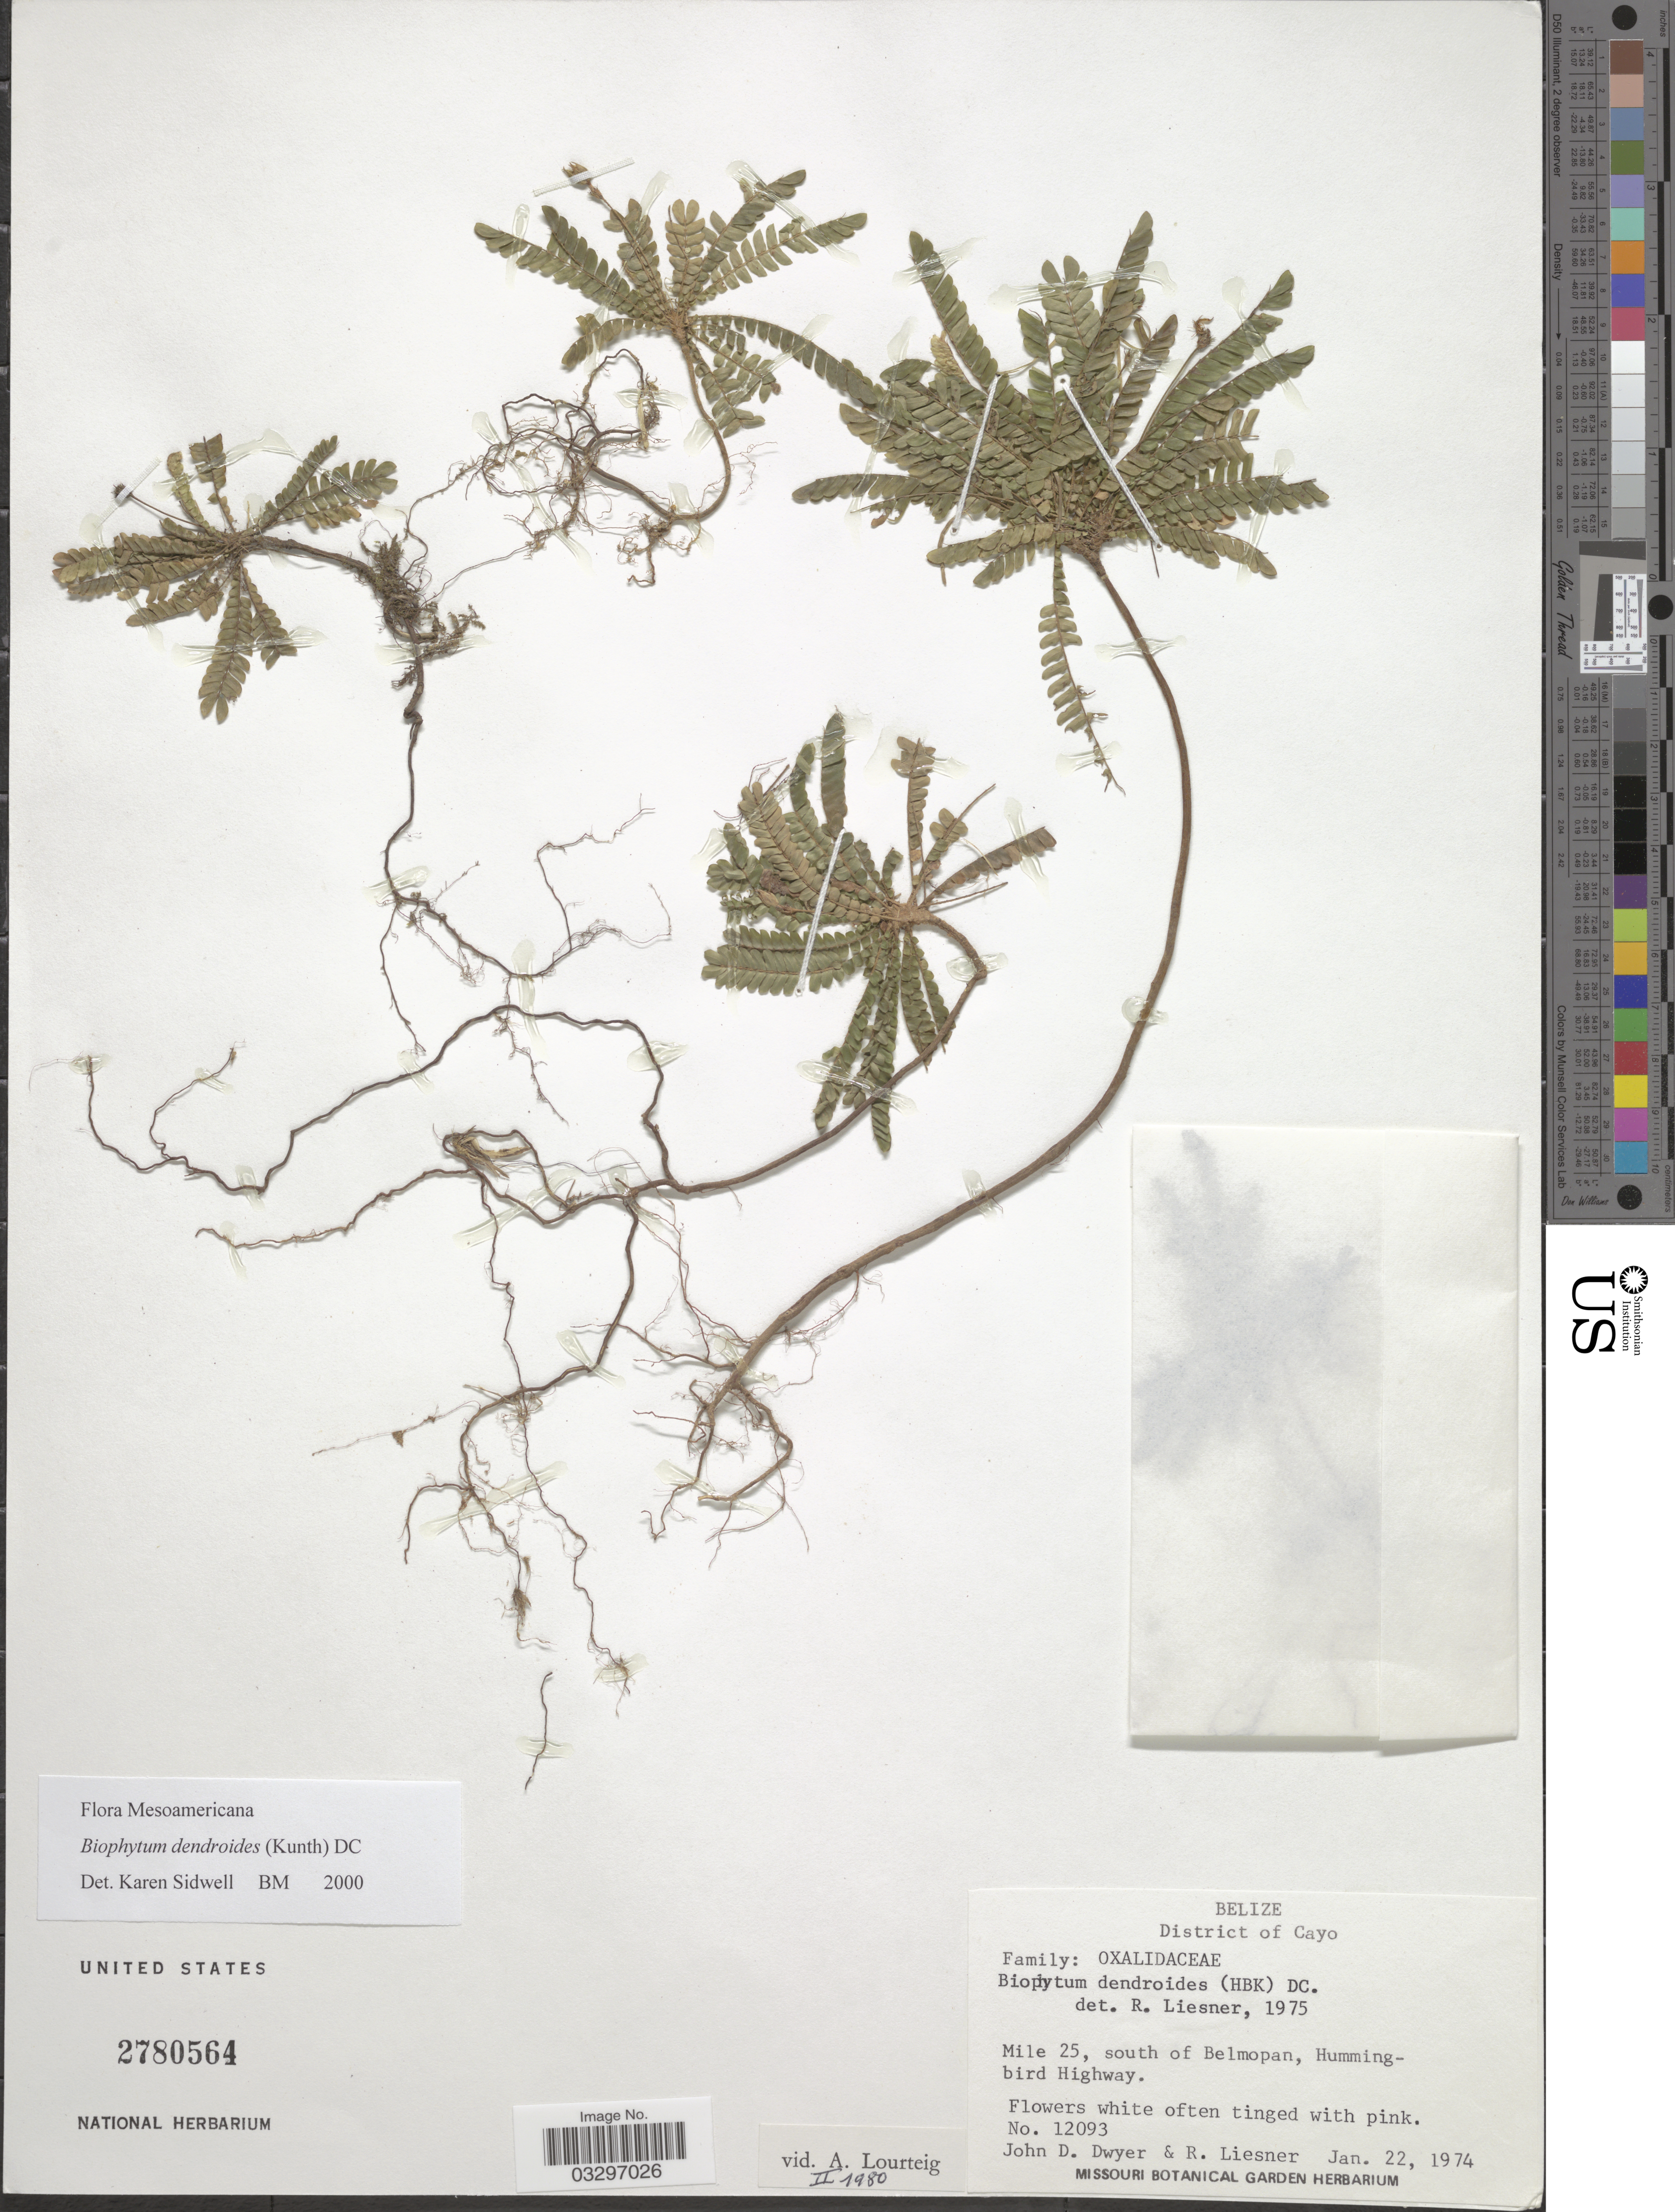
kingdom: Plantae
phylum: Tracheophyta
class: Magnoliopsida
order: Oxalidales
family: Oxalidaceae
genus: Biophytum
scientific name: Biophytum dendroides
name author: (Kunth) DC.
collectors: J. D. Dwyer & R. L. Liesner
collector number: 12093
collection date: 1974-01-22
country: Belize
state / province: Cayo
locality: District of Cayo, Mile 25, south of Belmopan, Hummingbird Highway.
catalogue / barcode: US 2780564